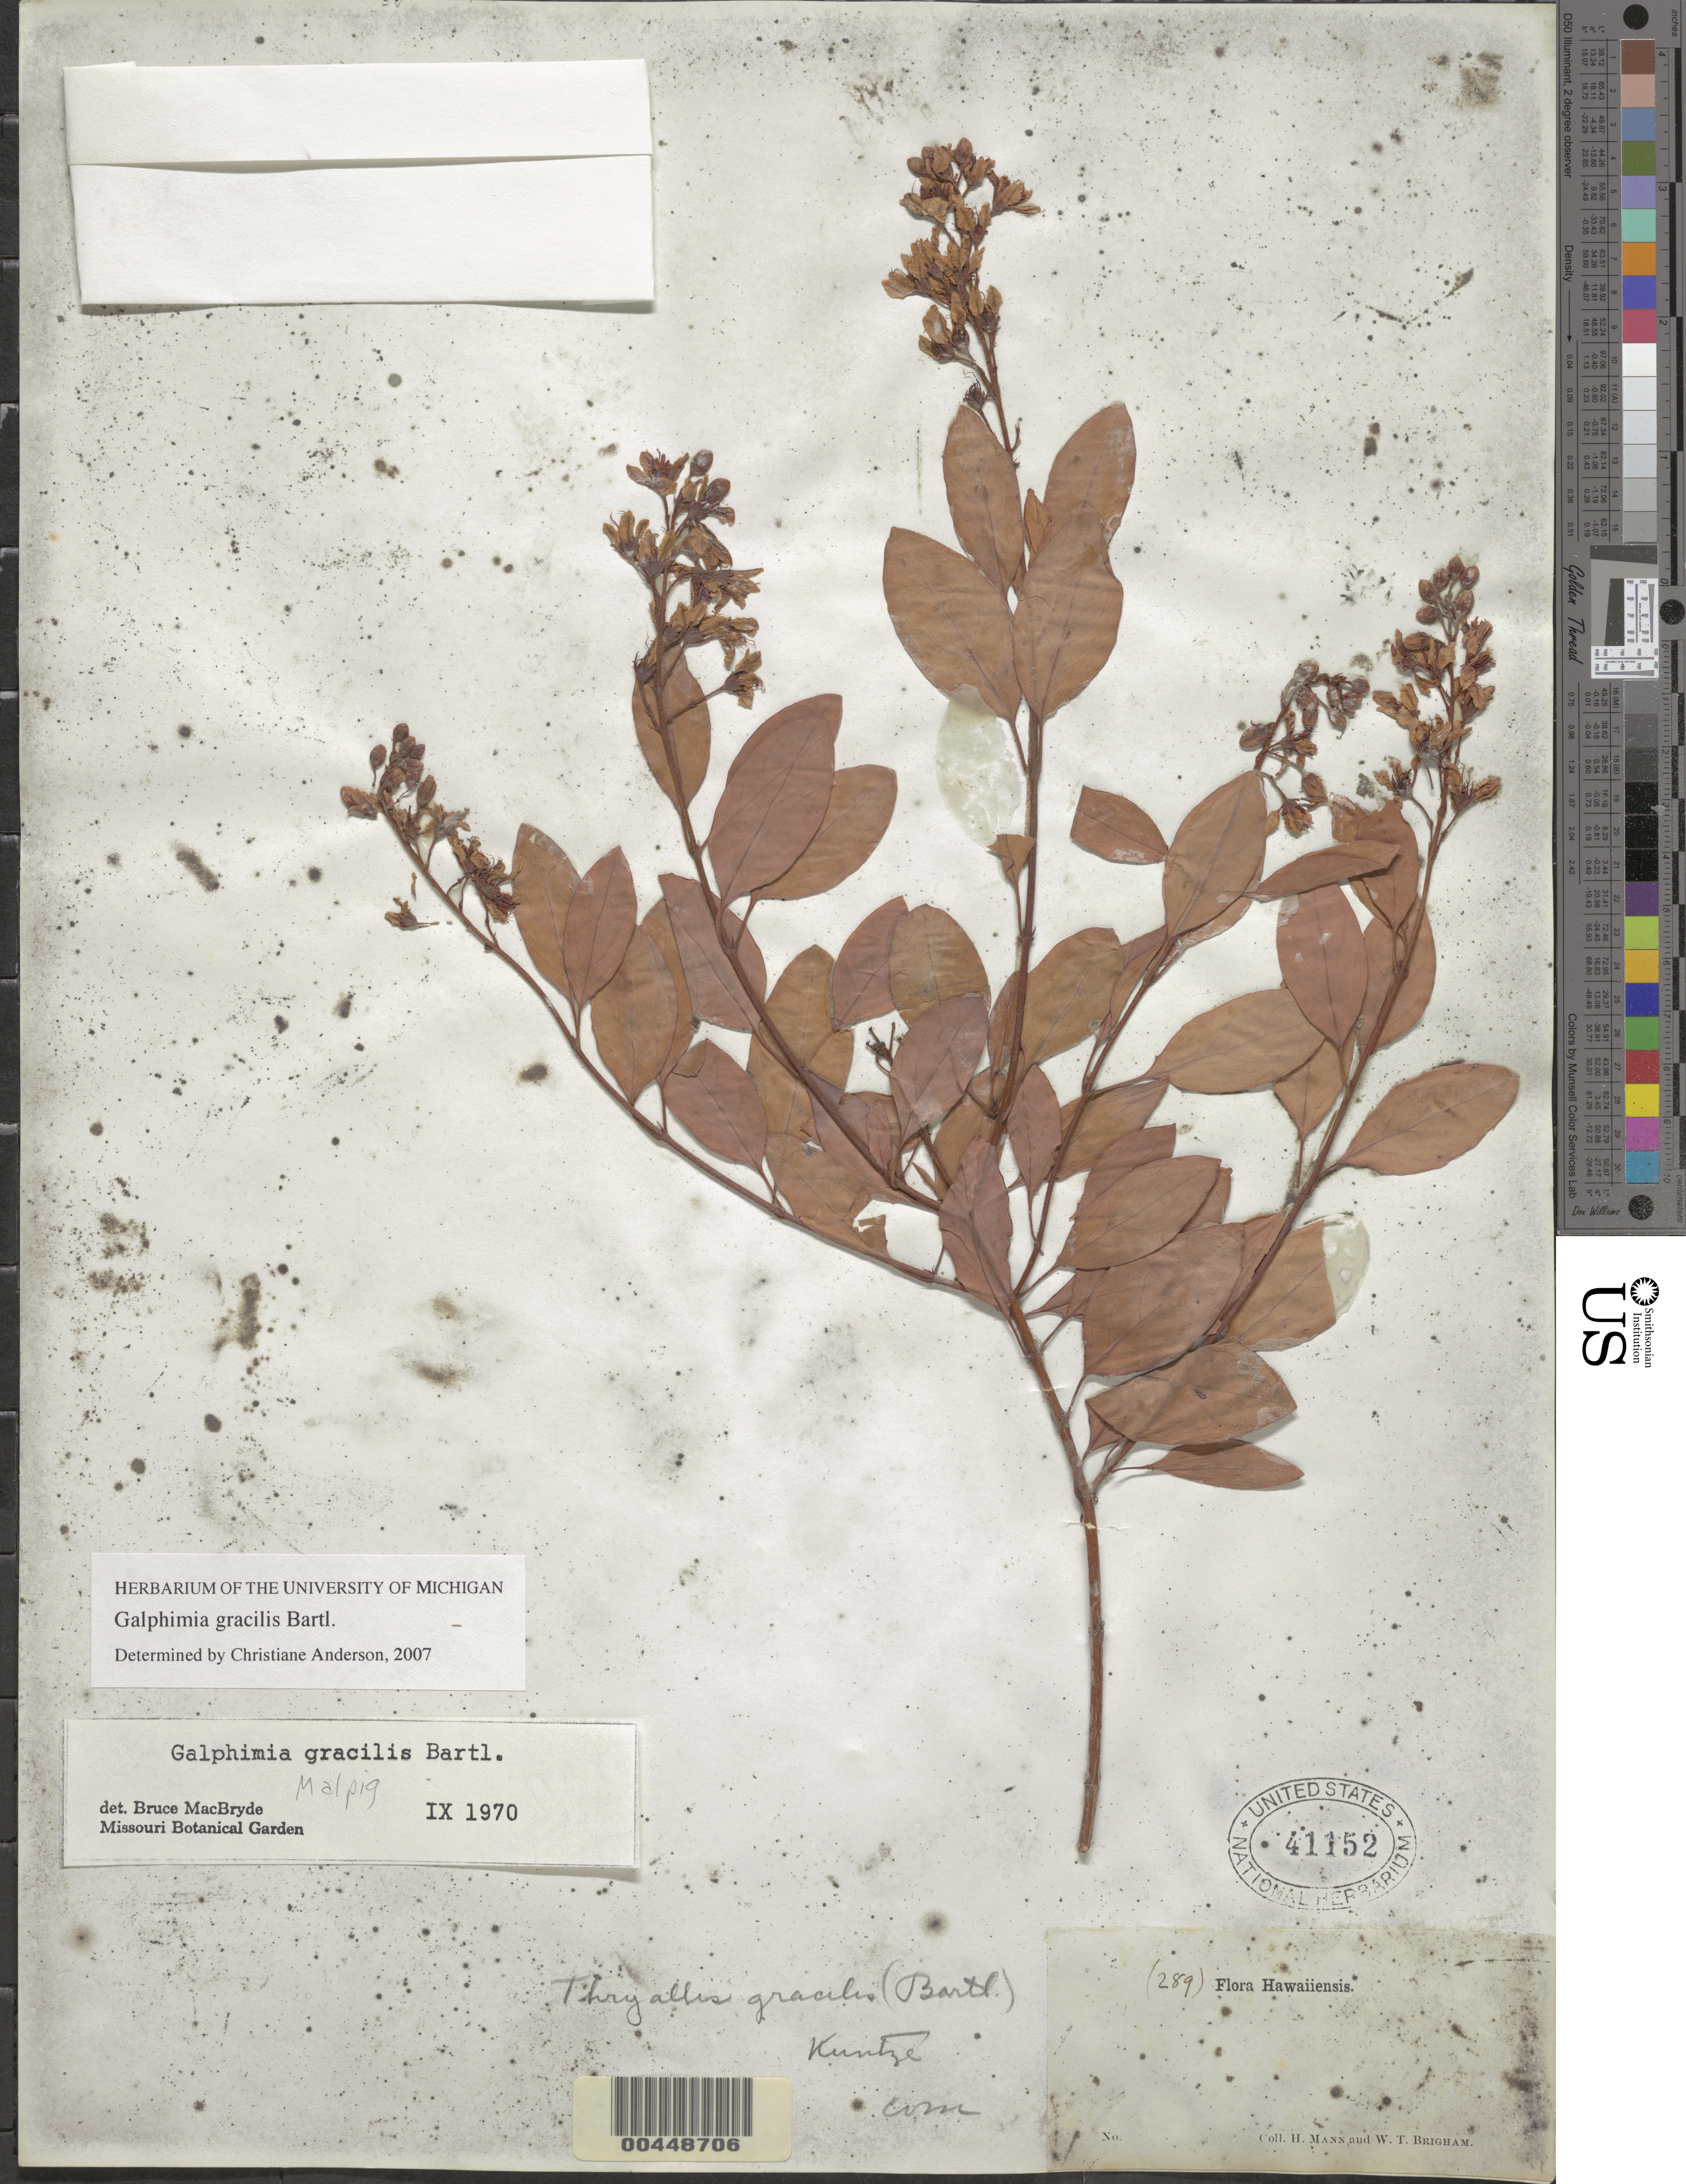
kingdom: Plantae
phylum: Tracheophyta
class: Magnoliopsida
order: Malpighiales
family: Malpighiaceae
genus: Galphimia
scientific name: Galphimia gracilis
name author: Bartl.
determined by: MacBryde, Bruce, (MO), Missouri Botanical Garden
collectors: H. Mann & W. T. Brigham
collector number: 289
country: United States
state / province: Hawaii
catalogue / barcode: US 41152